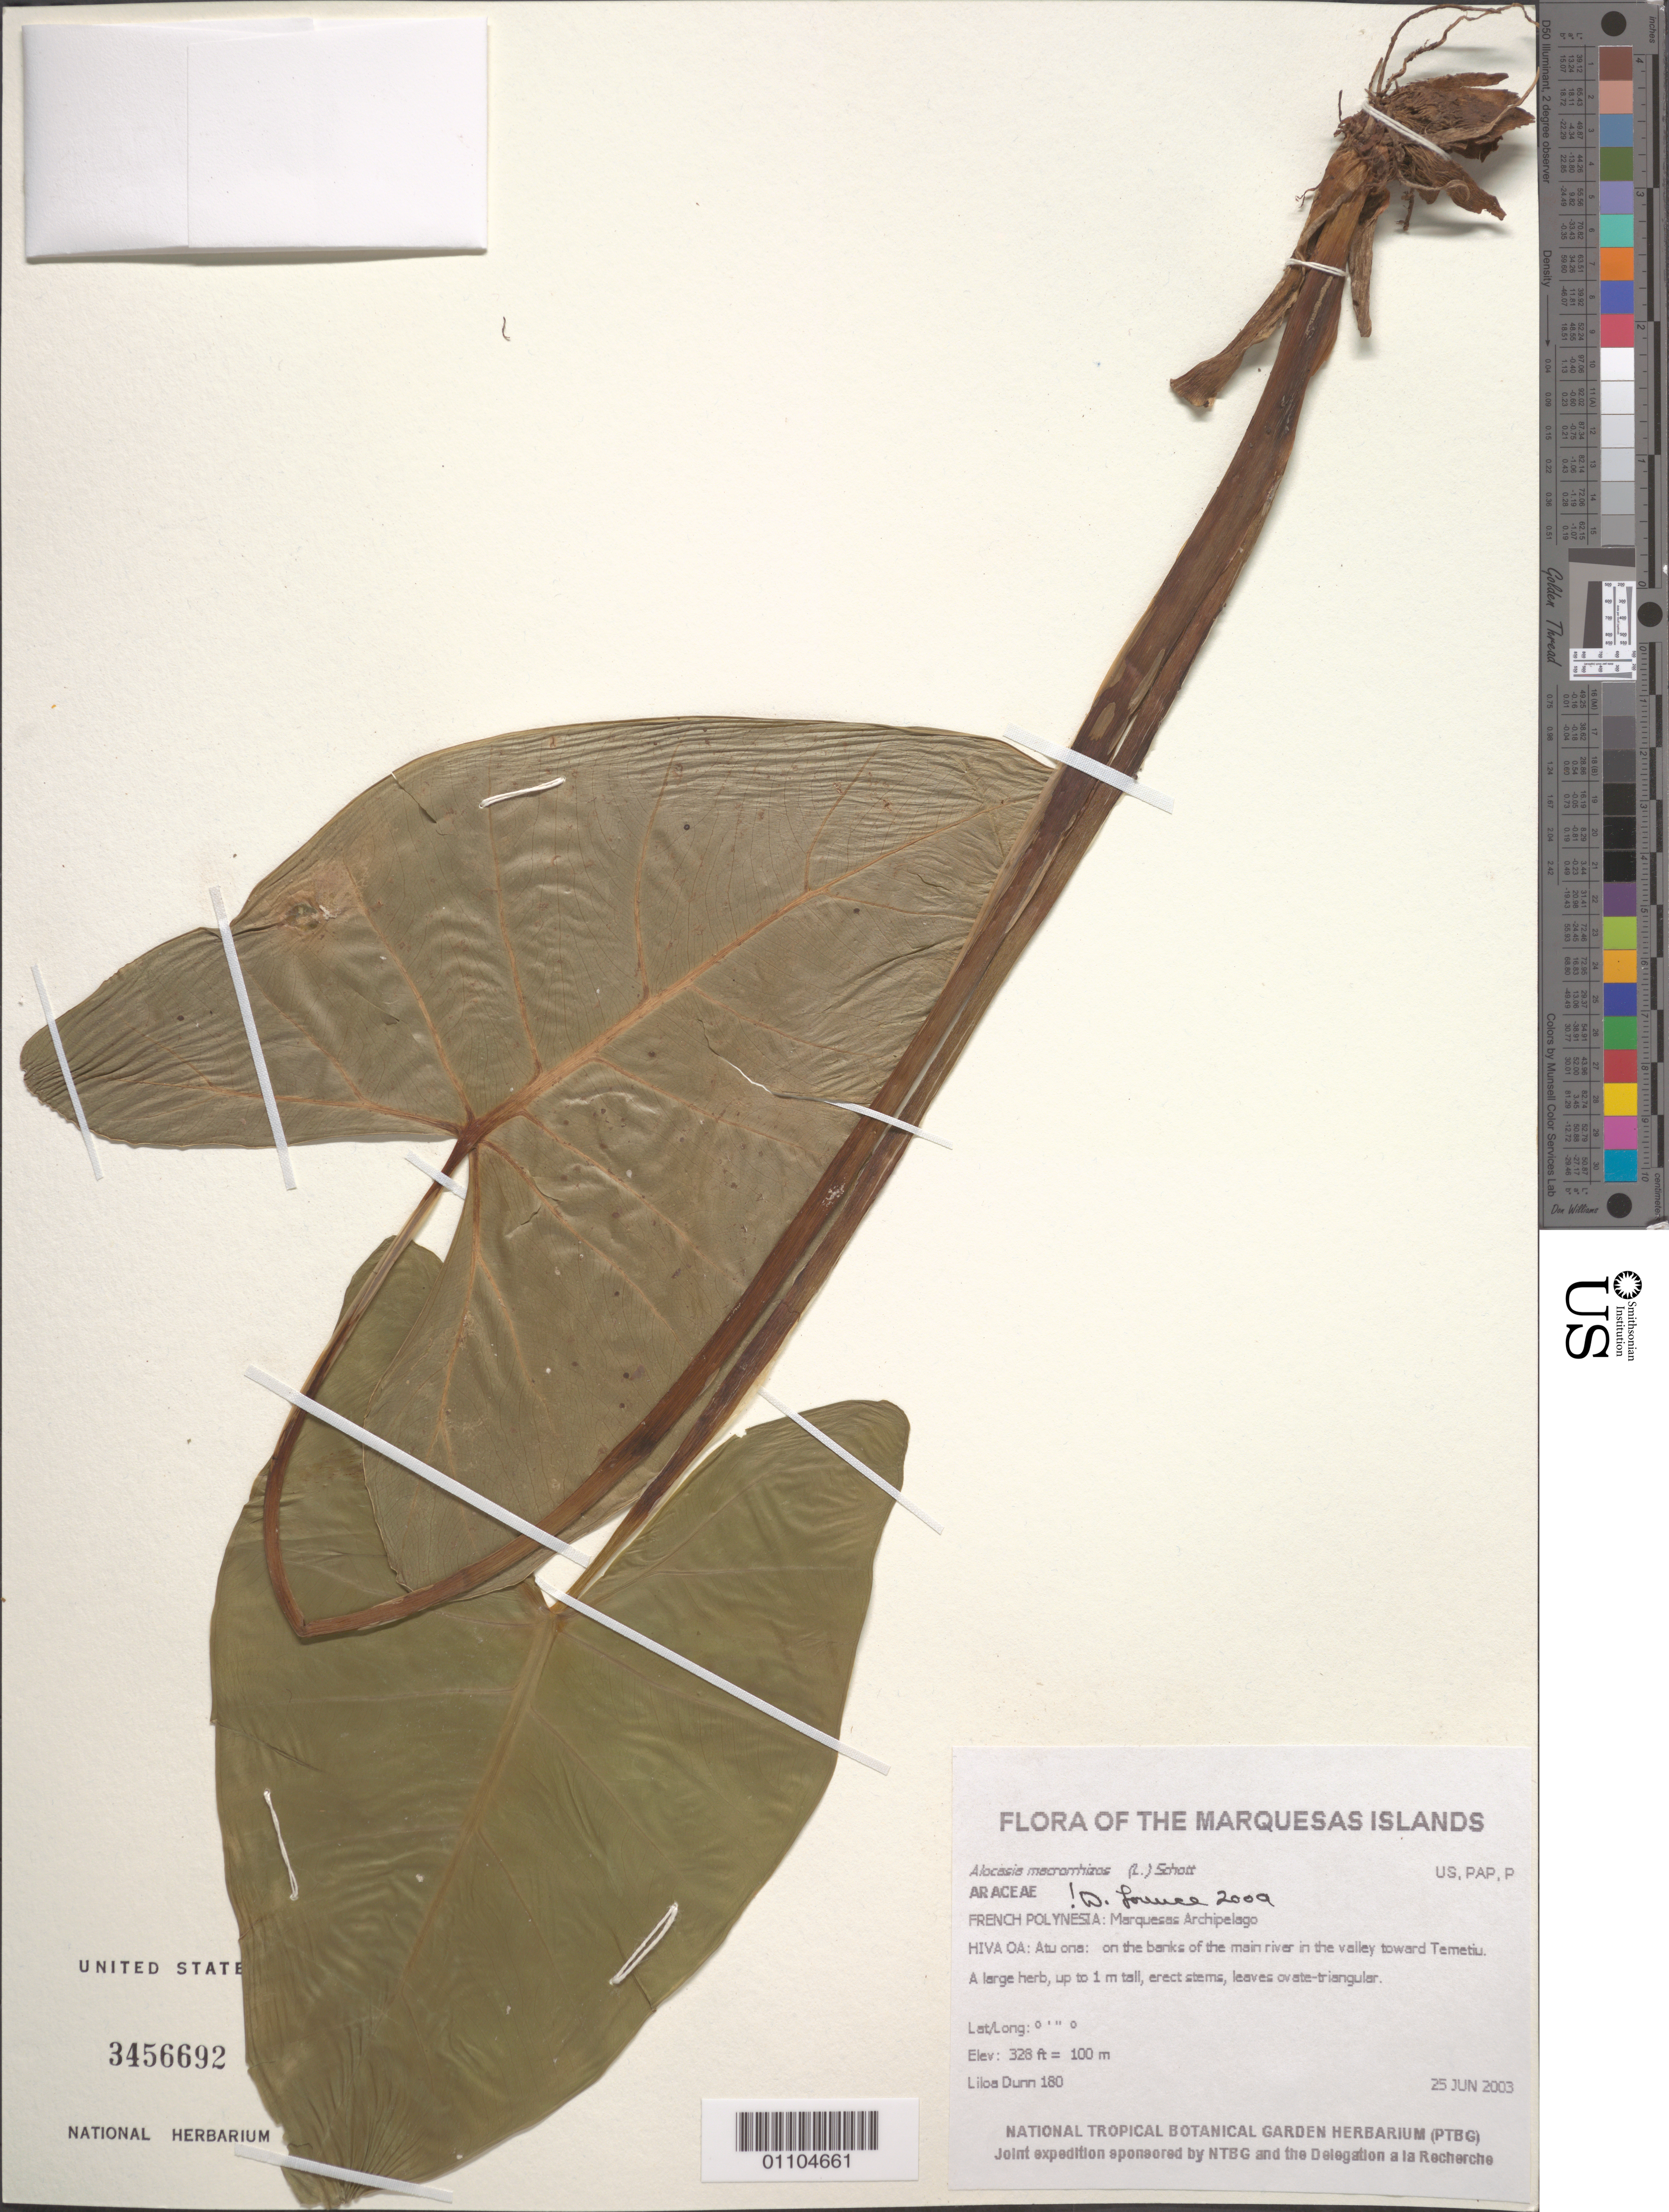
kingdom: Plantae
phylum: Tracheophyta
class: Liliopsida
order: Alismatales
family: Araceae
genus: Alocasia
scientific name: Alocasia macrorrhizos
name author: (L.) G. Don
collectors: L. Dunn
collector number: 180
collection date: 2003-06-25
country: French Polynesia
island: Hiva Oa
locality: Atu ona: on the banks of the main river in the valley toward Temetiu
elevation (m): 100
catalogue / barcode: US 3456692